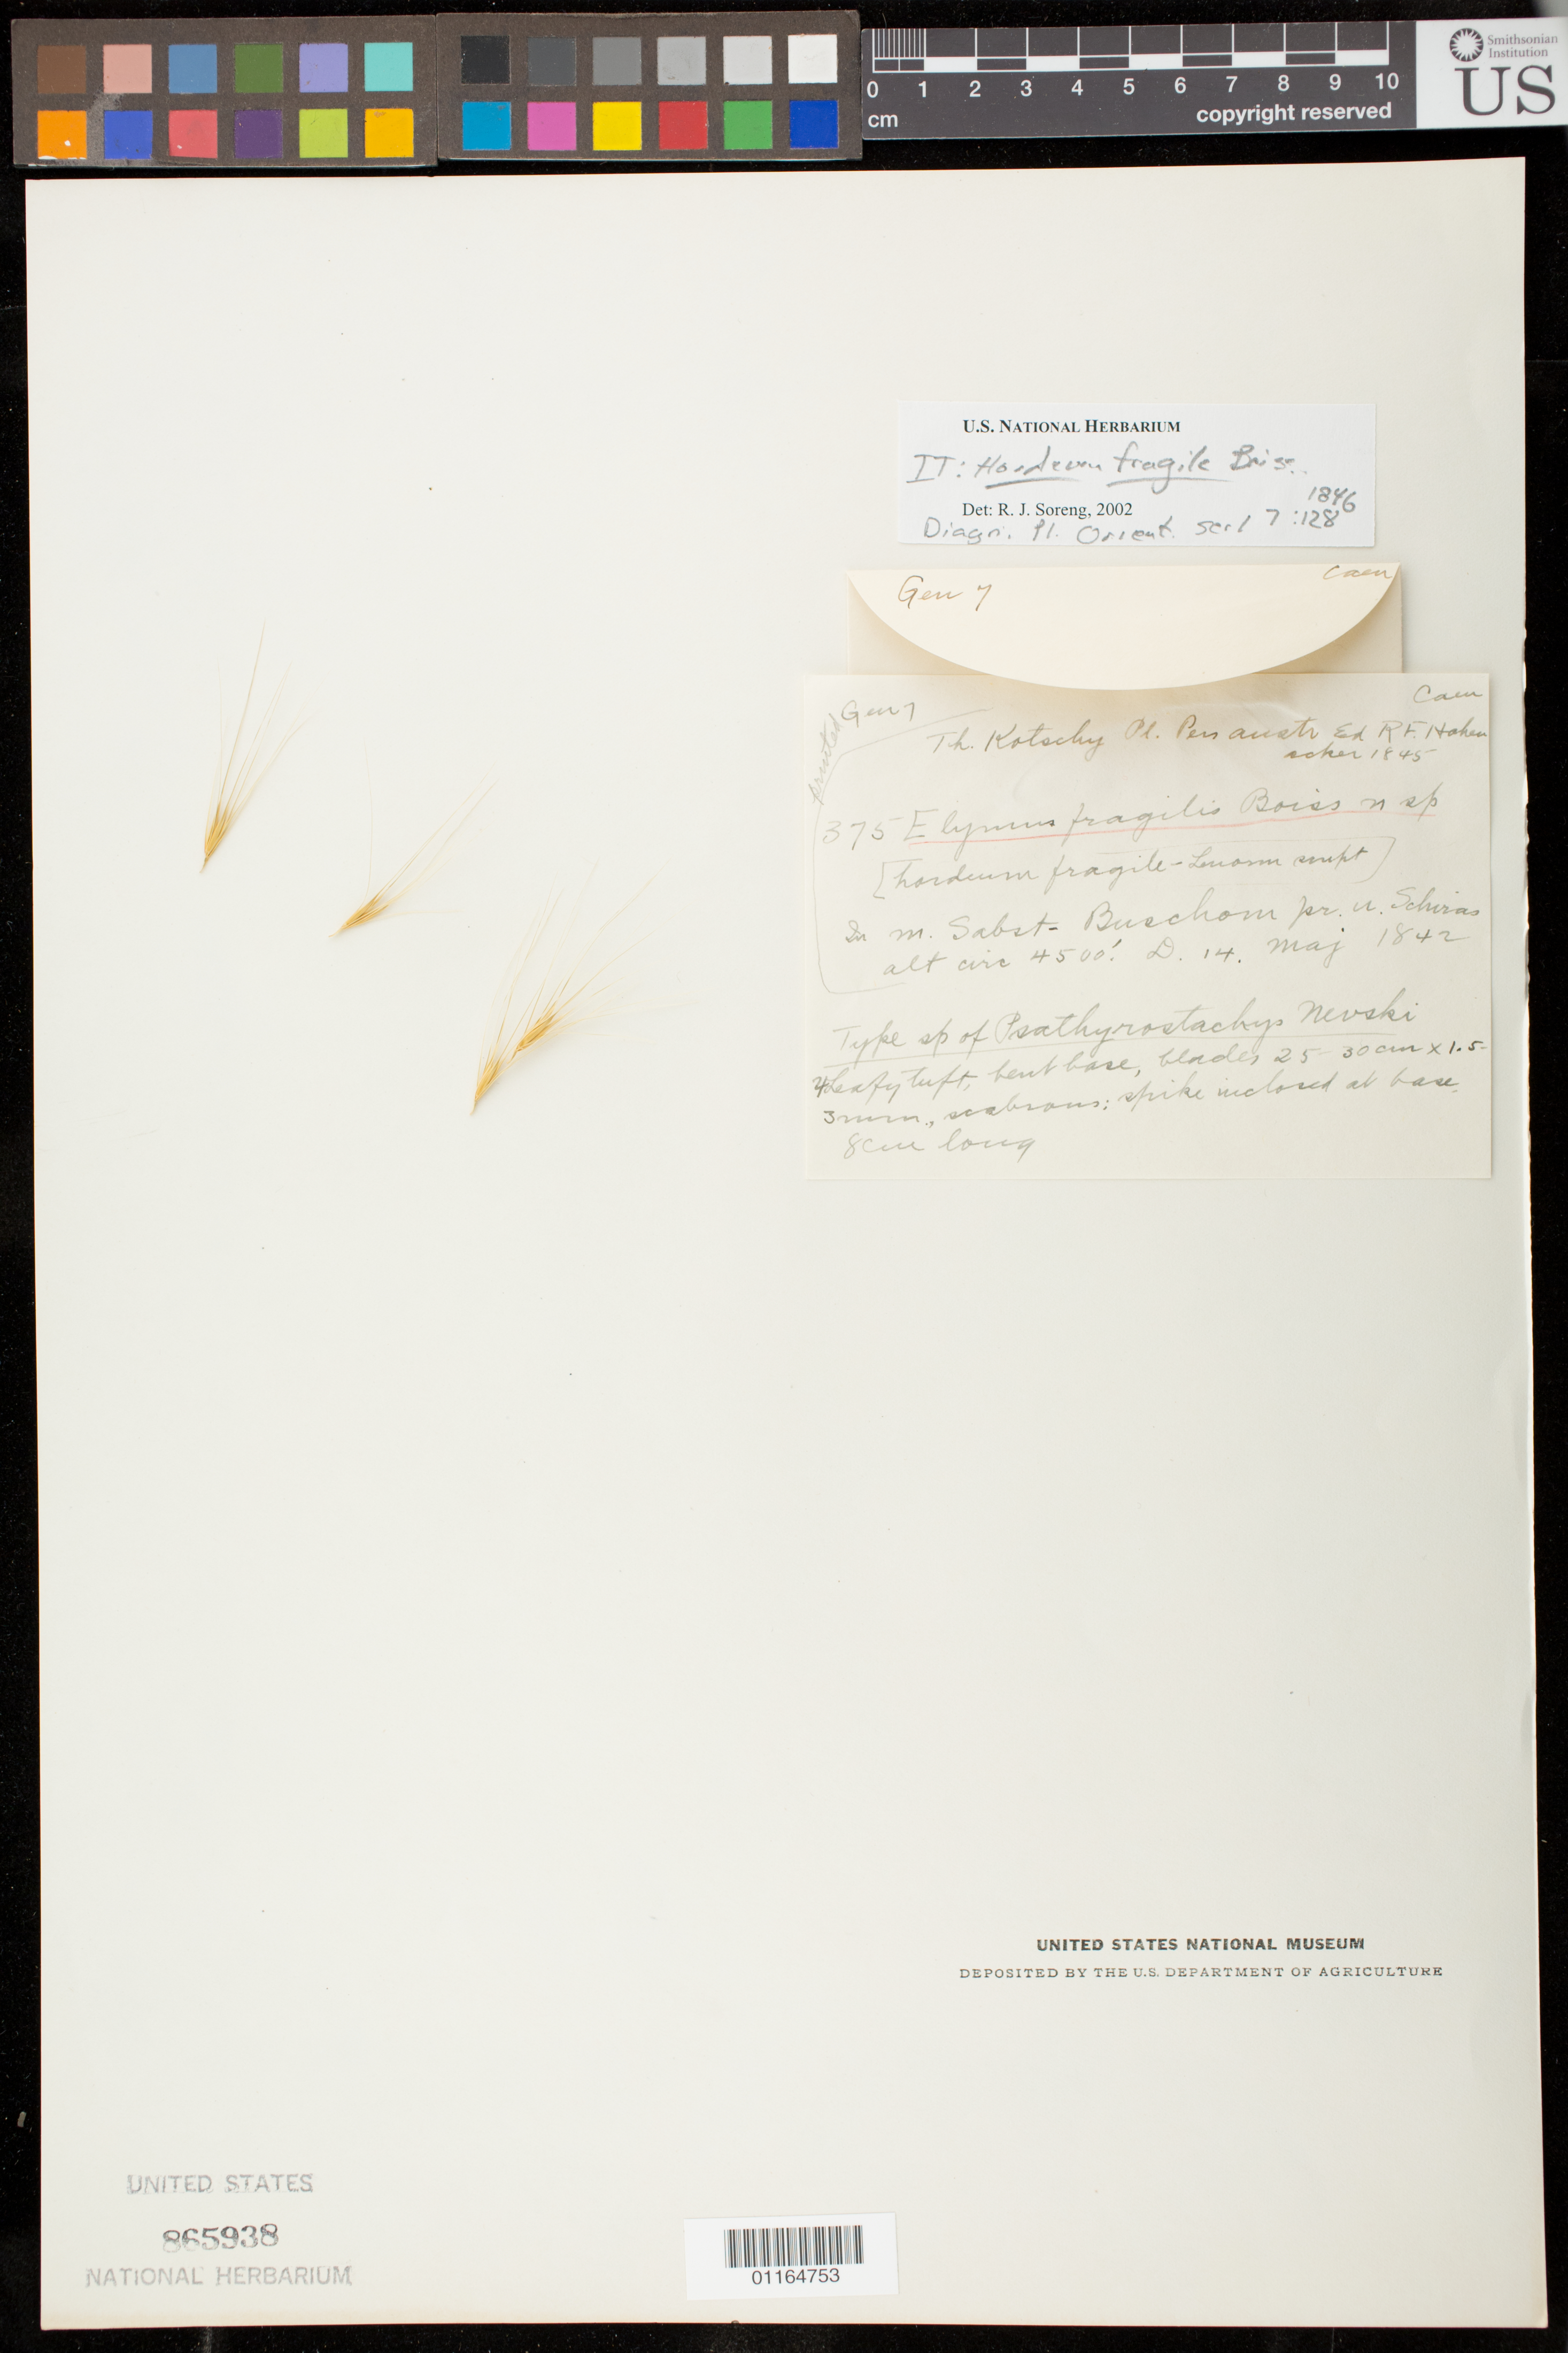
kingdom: Plantae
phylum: Tracheophyta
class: Liliopsida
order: Poales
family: Poaceae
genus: Hordeum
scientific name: Hordeum fragile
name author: Boiss.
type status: Isotype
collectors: K. G. Kotschy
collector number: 375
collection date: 1842-05-14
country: Iran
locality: monte Sabst-Buschom prope Schiras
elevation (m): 1372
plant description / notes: Fragmentary material of type specimen ex herb. Caen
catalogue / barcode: US 865938